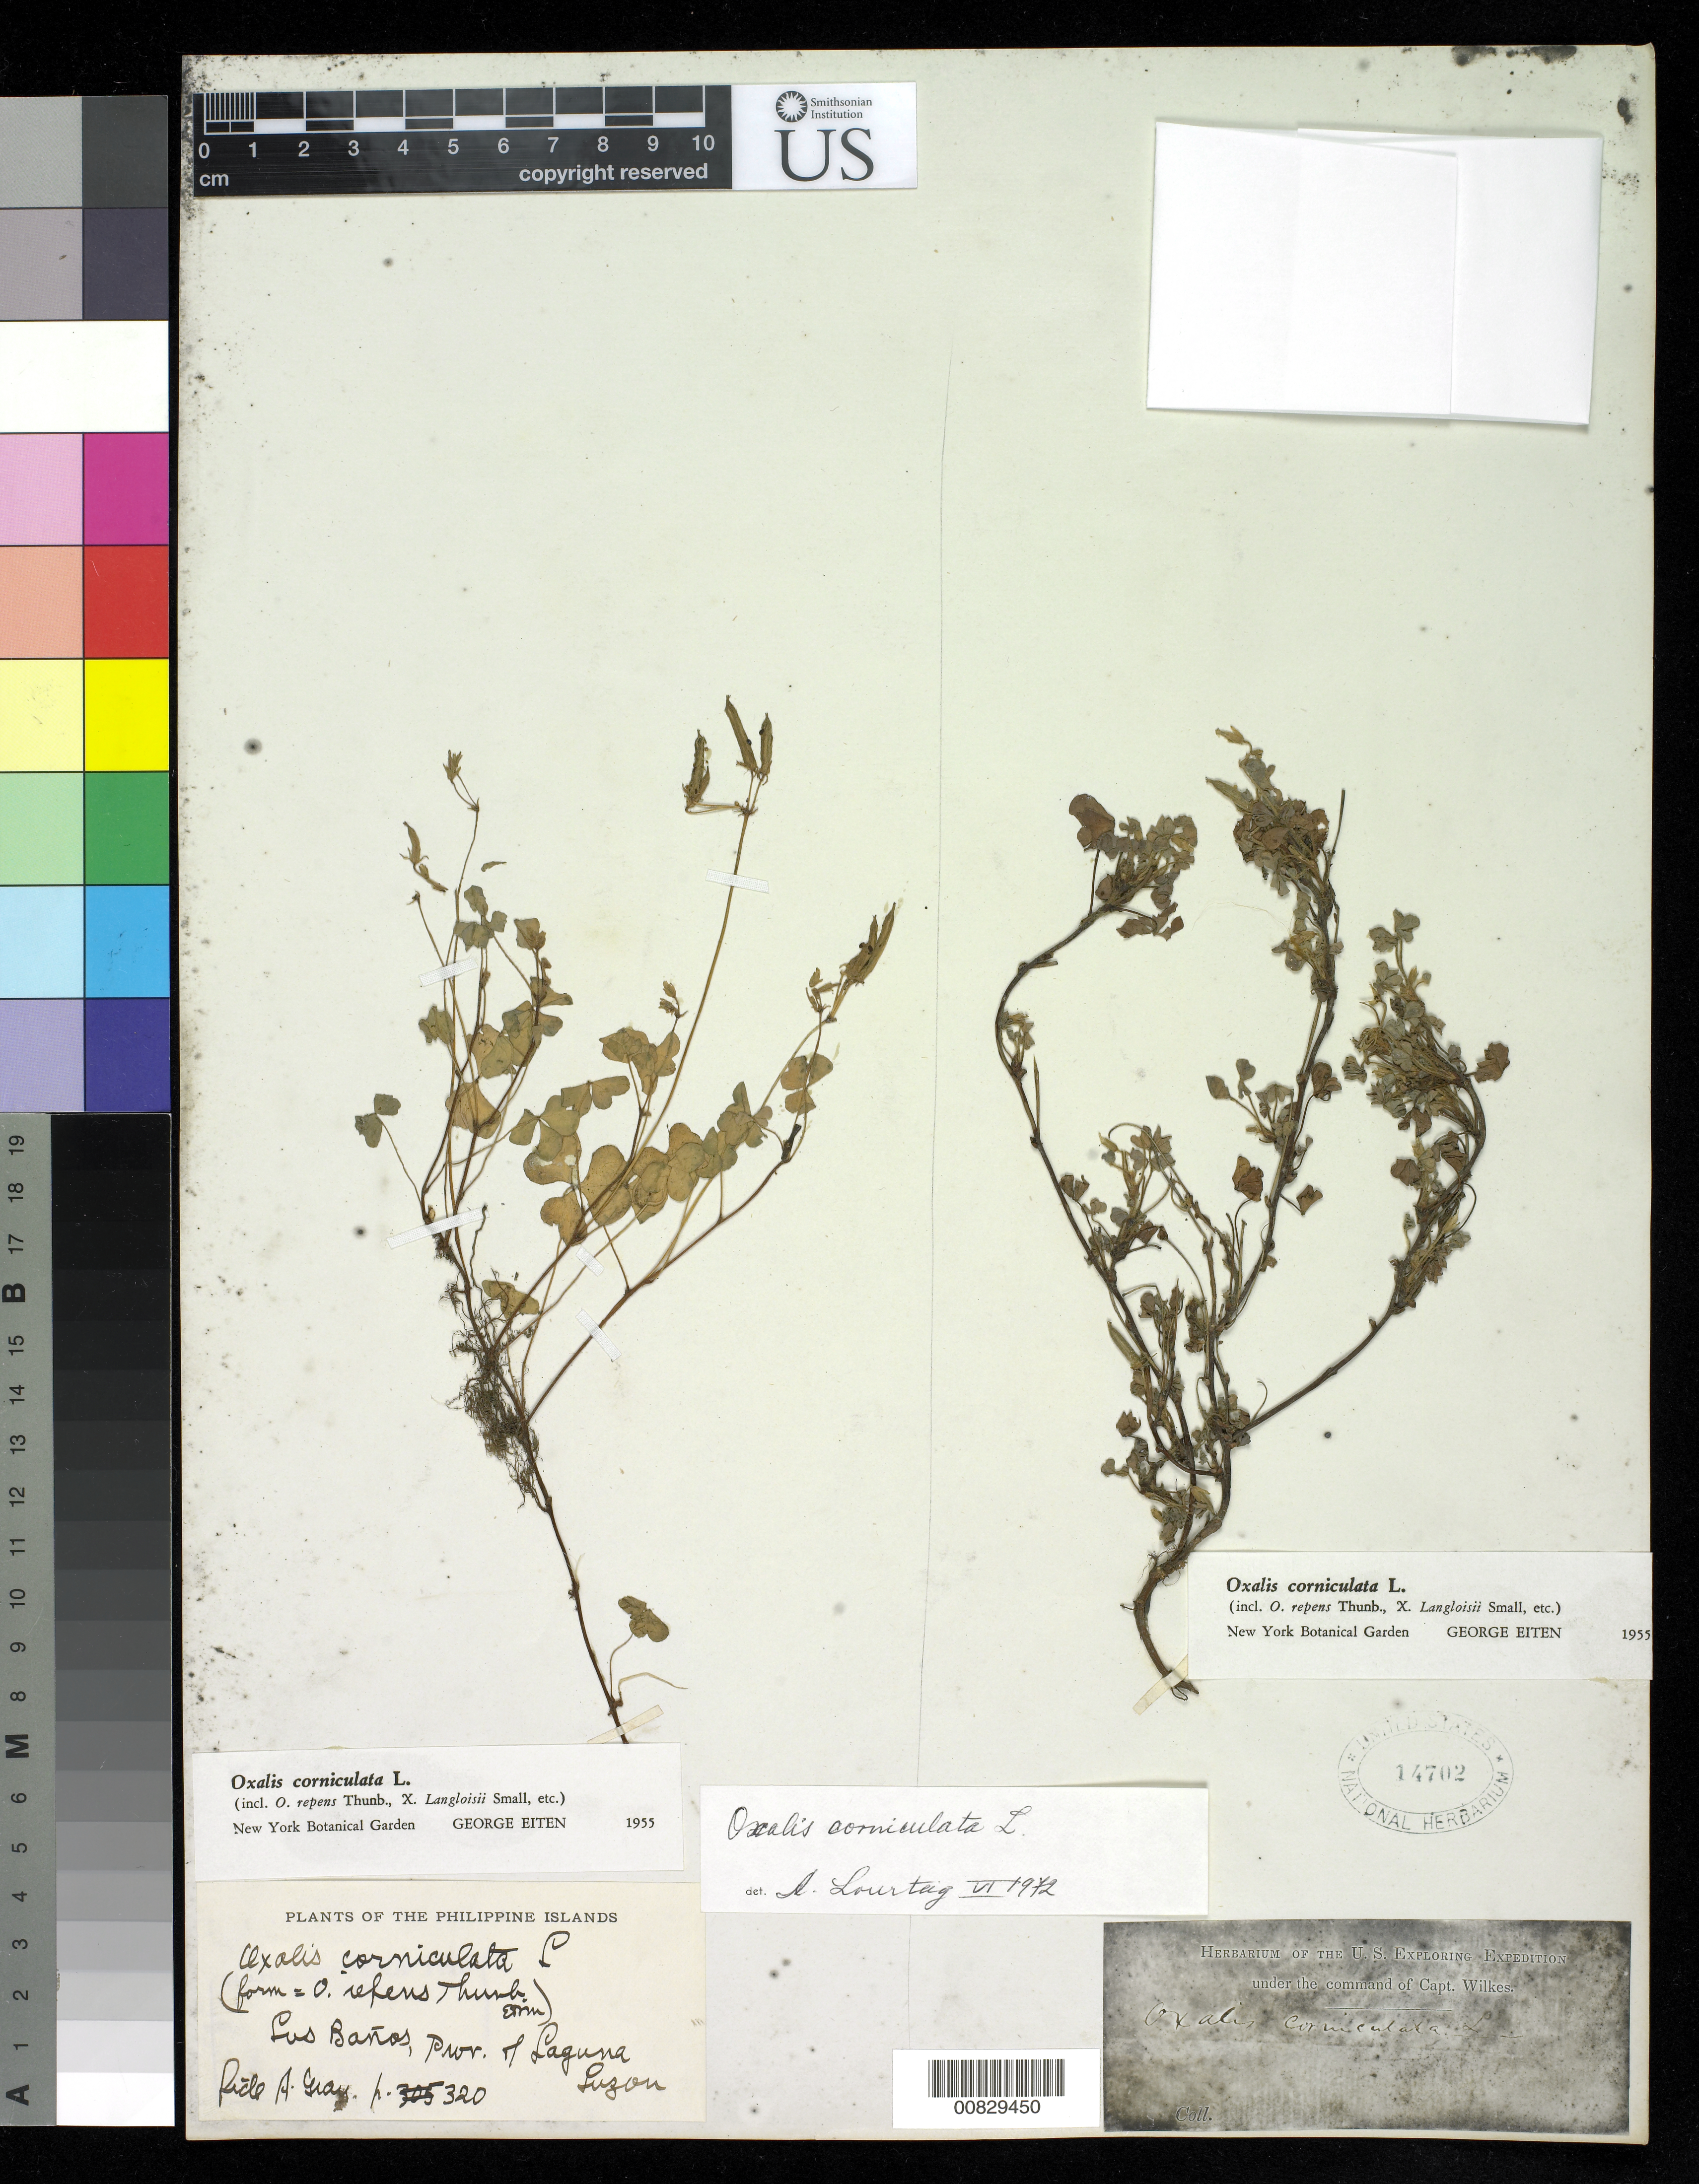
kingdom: Plantae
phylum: Tracheophyta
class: Magnoliopsida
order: Oxalidales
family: Oxalidaceae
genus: Oxalis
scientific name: Oxalis corniculata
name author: L.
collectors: Wilkes Explor. Exped.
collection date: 1838/1842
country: Philippines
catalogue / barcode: US 14702